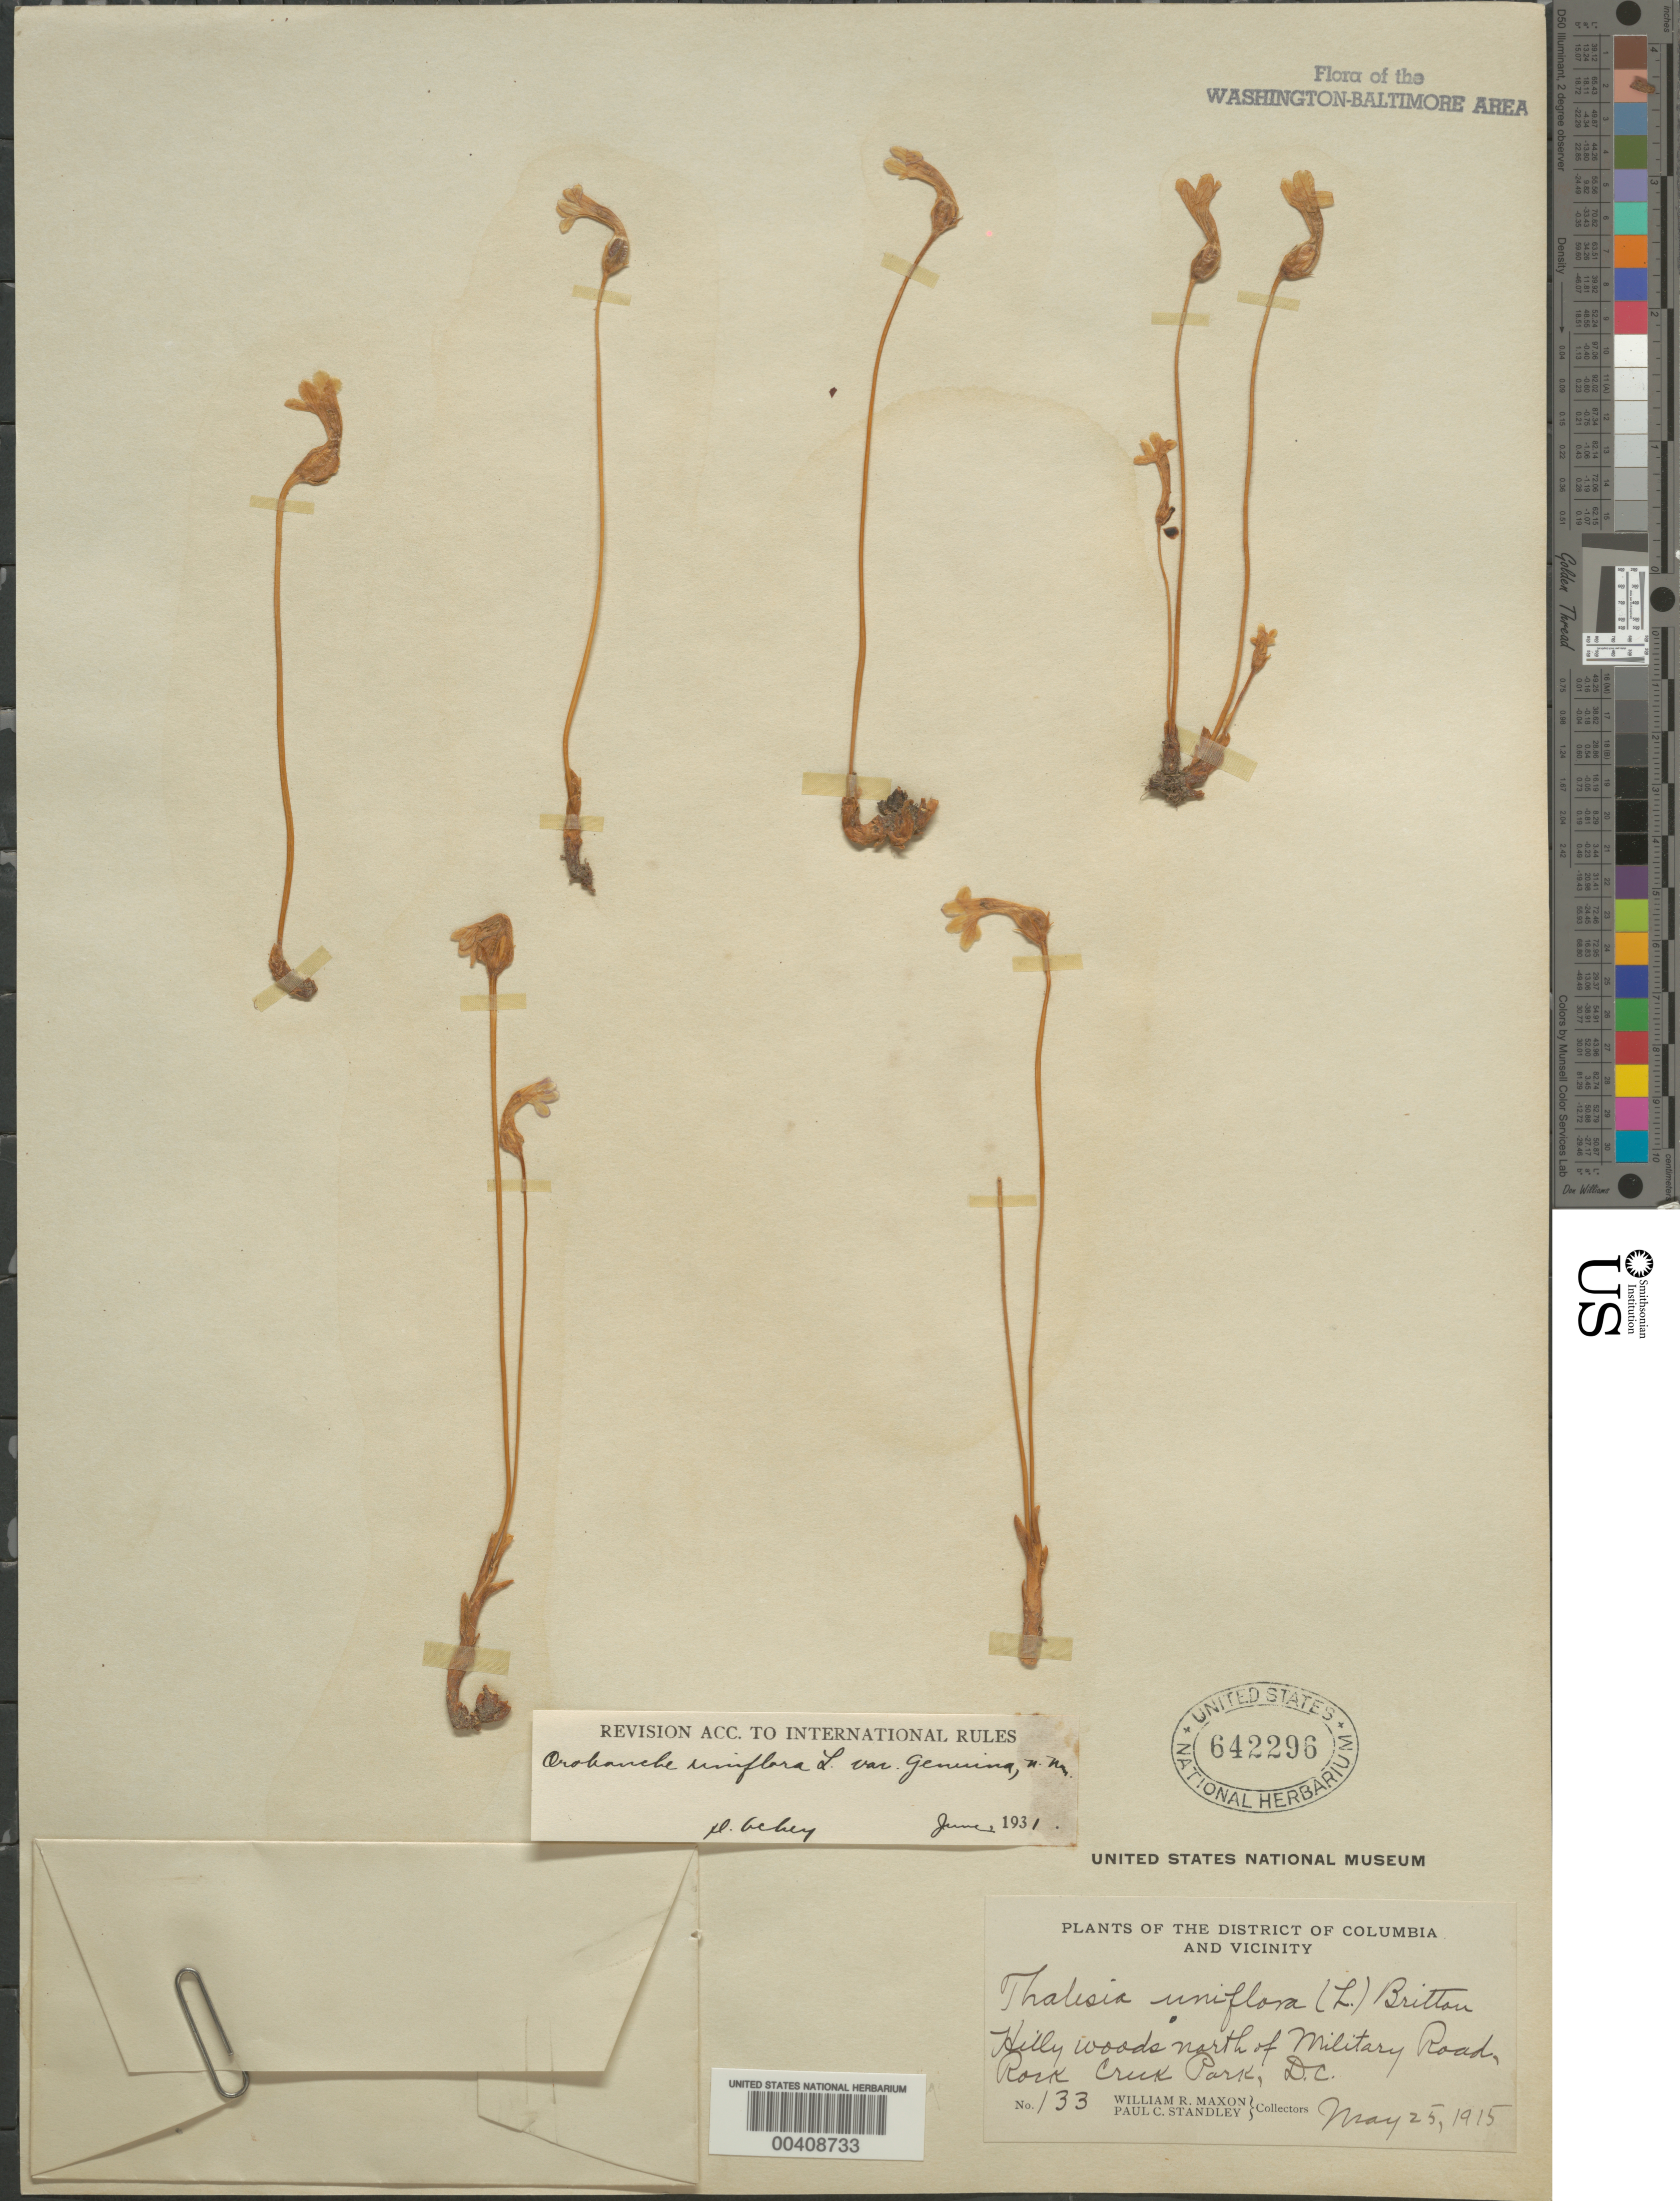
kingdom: Plantae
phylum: Tracheophyta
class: Magnoliopsida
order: Lamiales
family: Orobanchaceae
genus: Orobanche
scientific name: Orobanche uniflora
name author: L.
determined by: Achey, H.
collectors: W. R. Maxon & P. C. Standley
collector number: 133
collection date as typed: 25 May 1915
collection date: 1915-05-25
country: United States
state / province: District of Columbia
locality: North of Military Rd., Rock Creek Park Rock Creek Park and Vicinity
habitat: Hilly woods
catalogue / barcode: US 642296